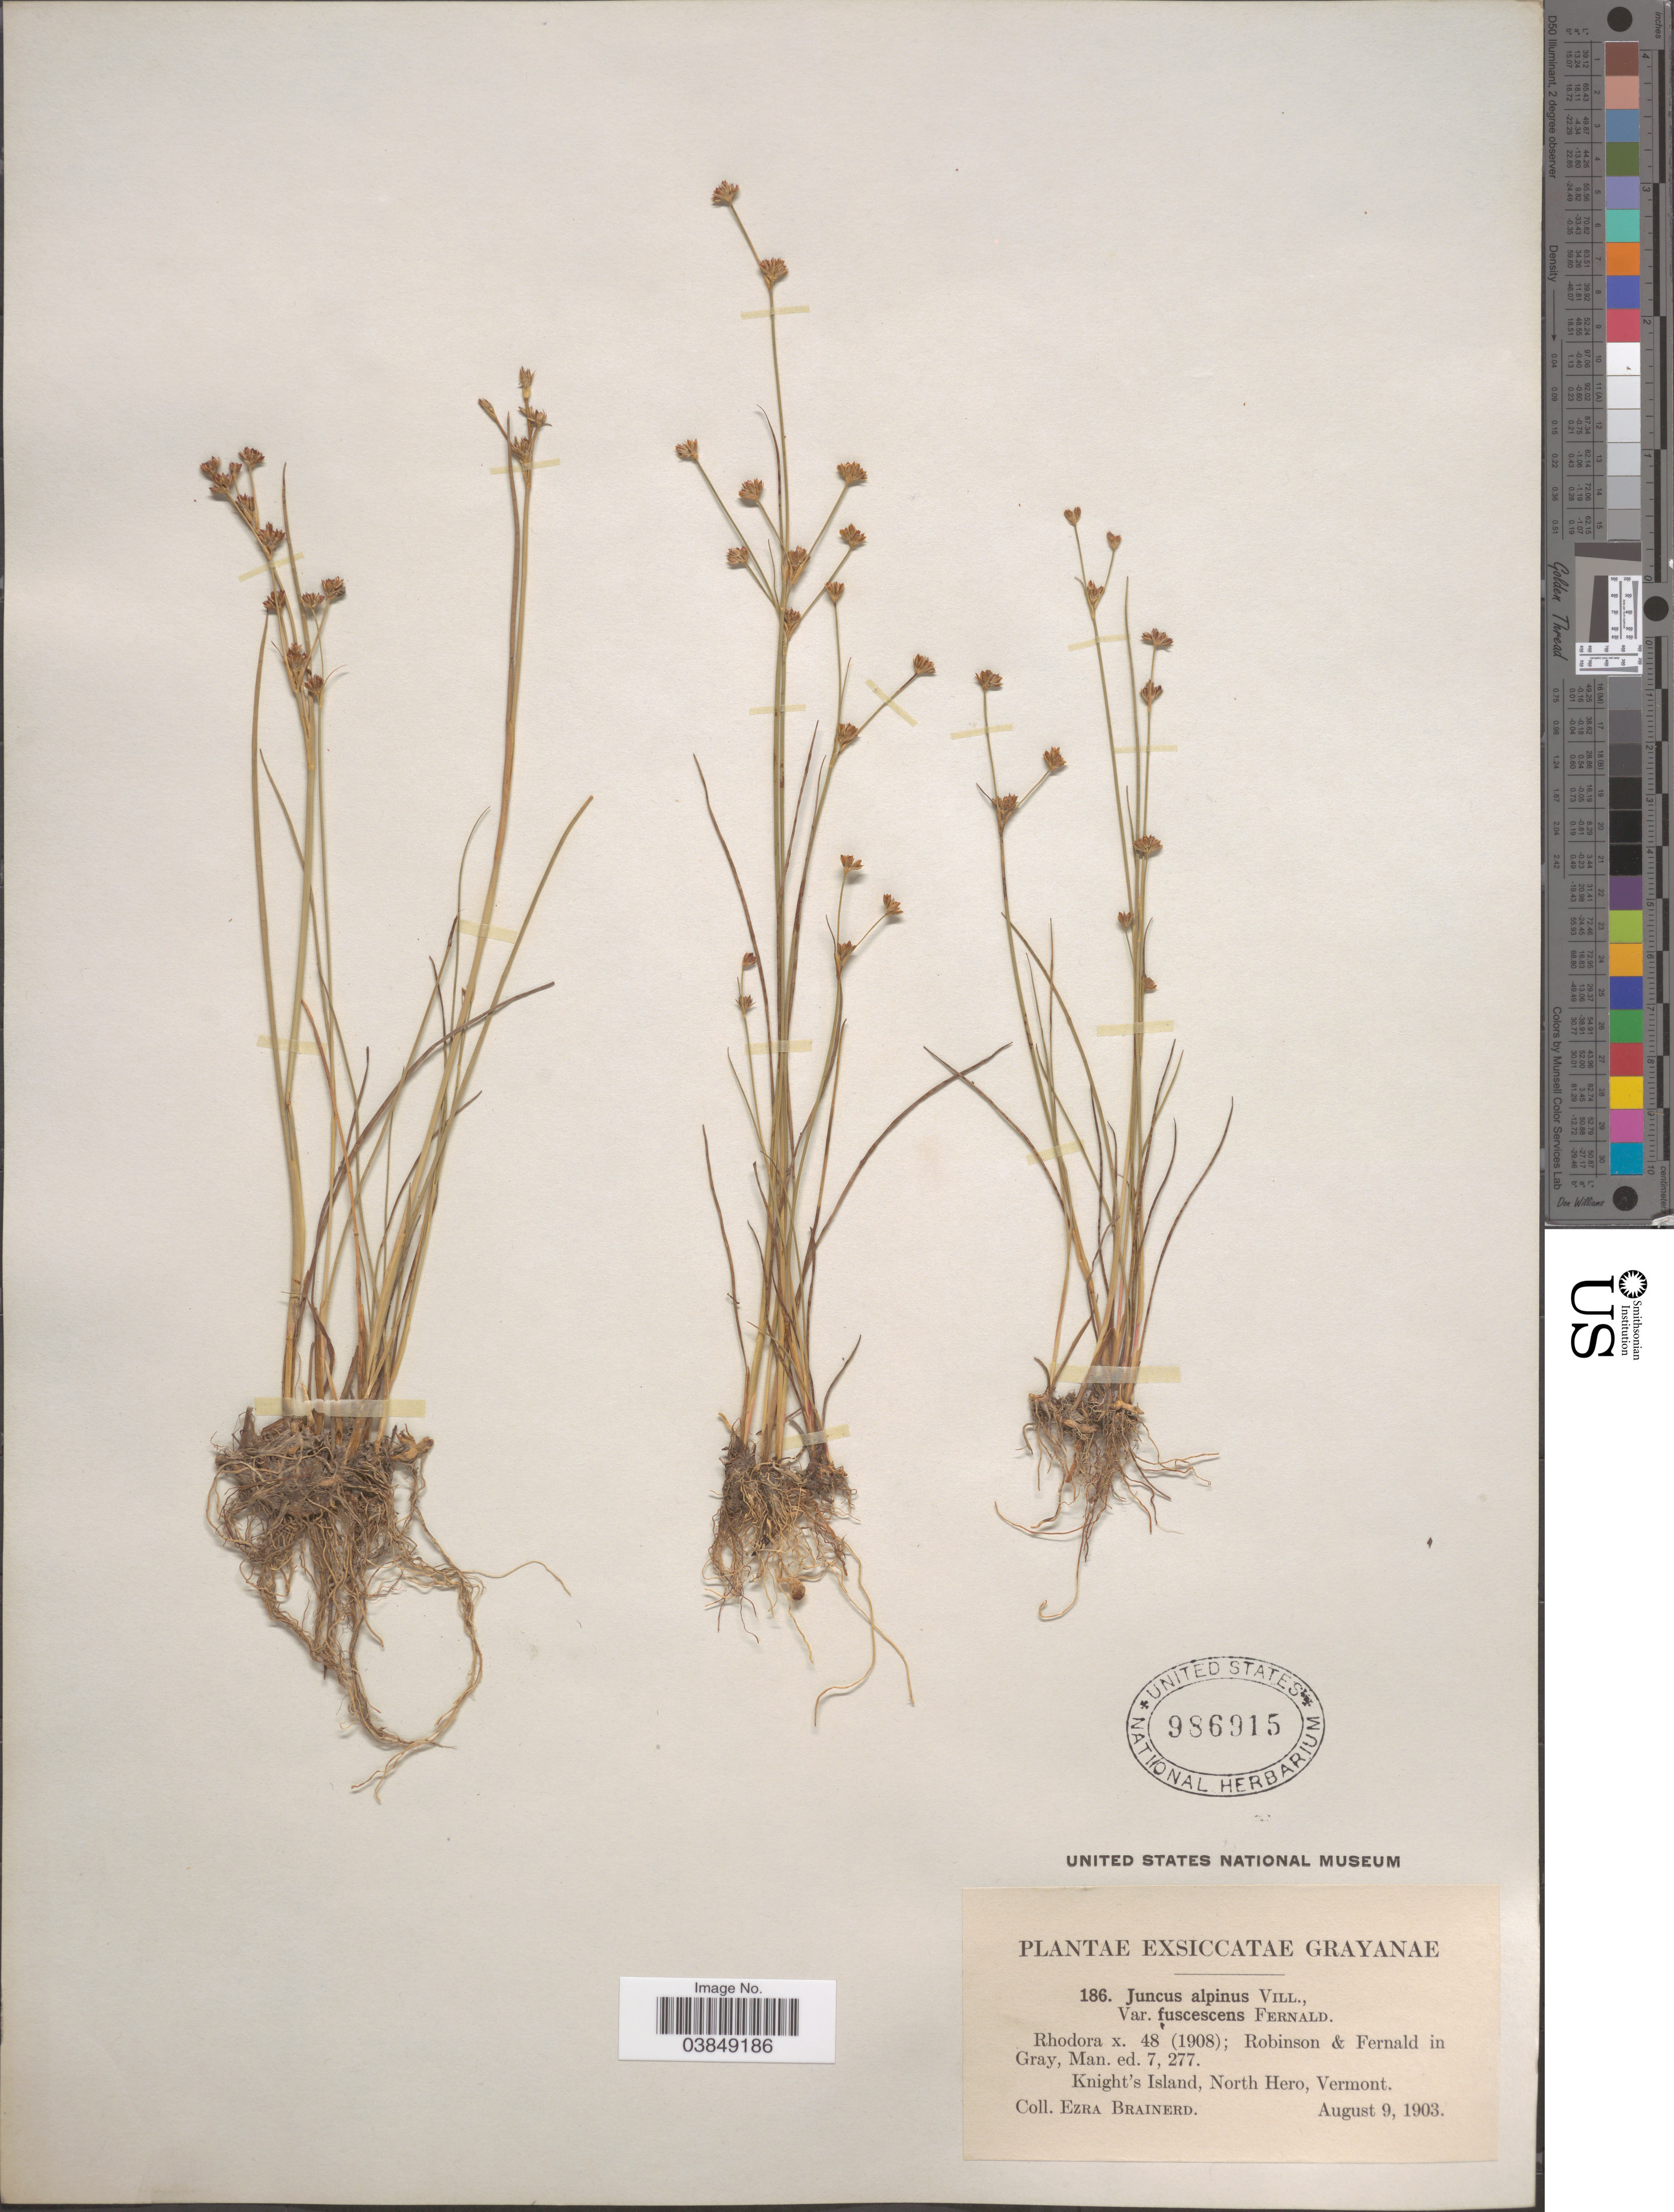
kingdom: Plantae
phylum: Tracheophyta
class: Liliopsida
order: Poales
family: Juncaceae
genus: Juncus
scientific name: Juncus alpinus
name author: Vill.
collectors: E. Brainerd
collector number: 186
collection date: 1903-08-09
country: United States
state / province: Vermont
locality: Knight's Island, North Hero.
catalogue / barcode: US 986915